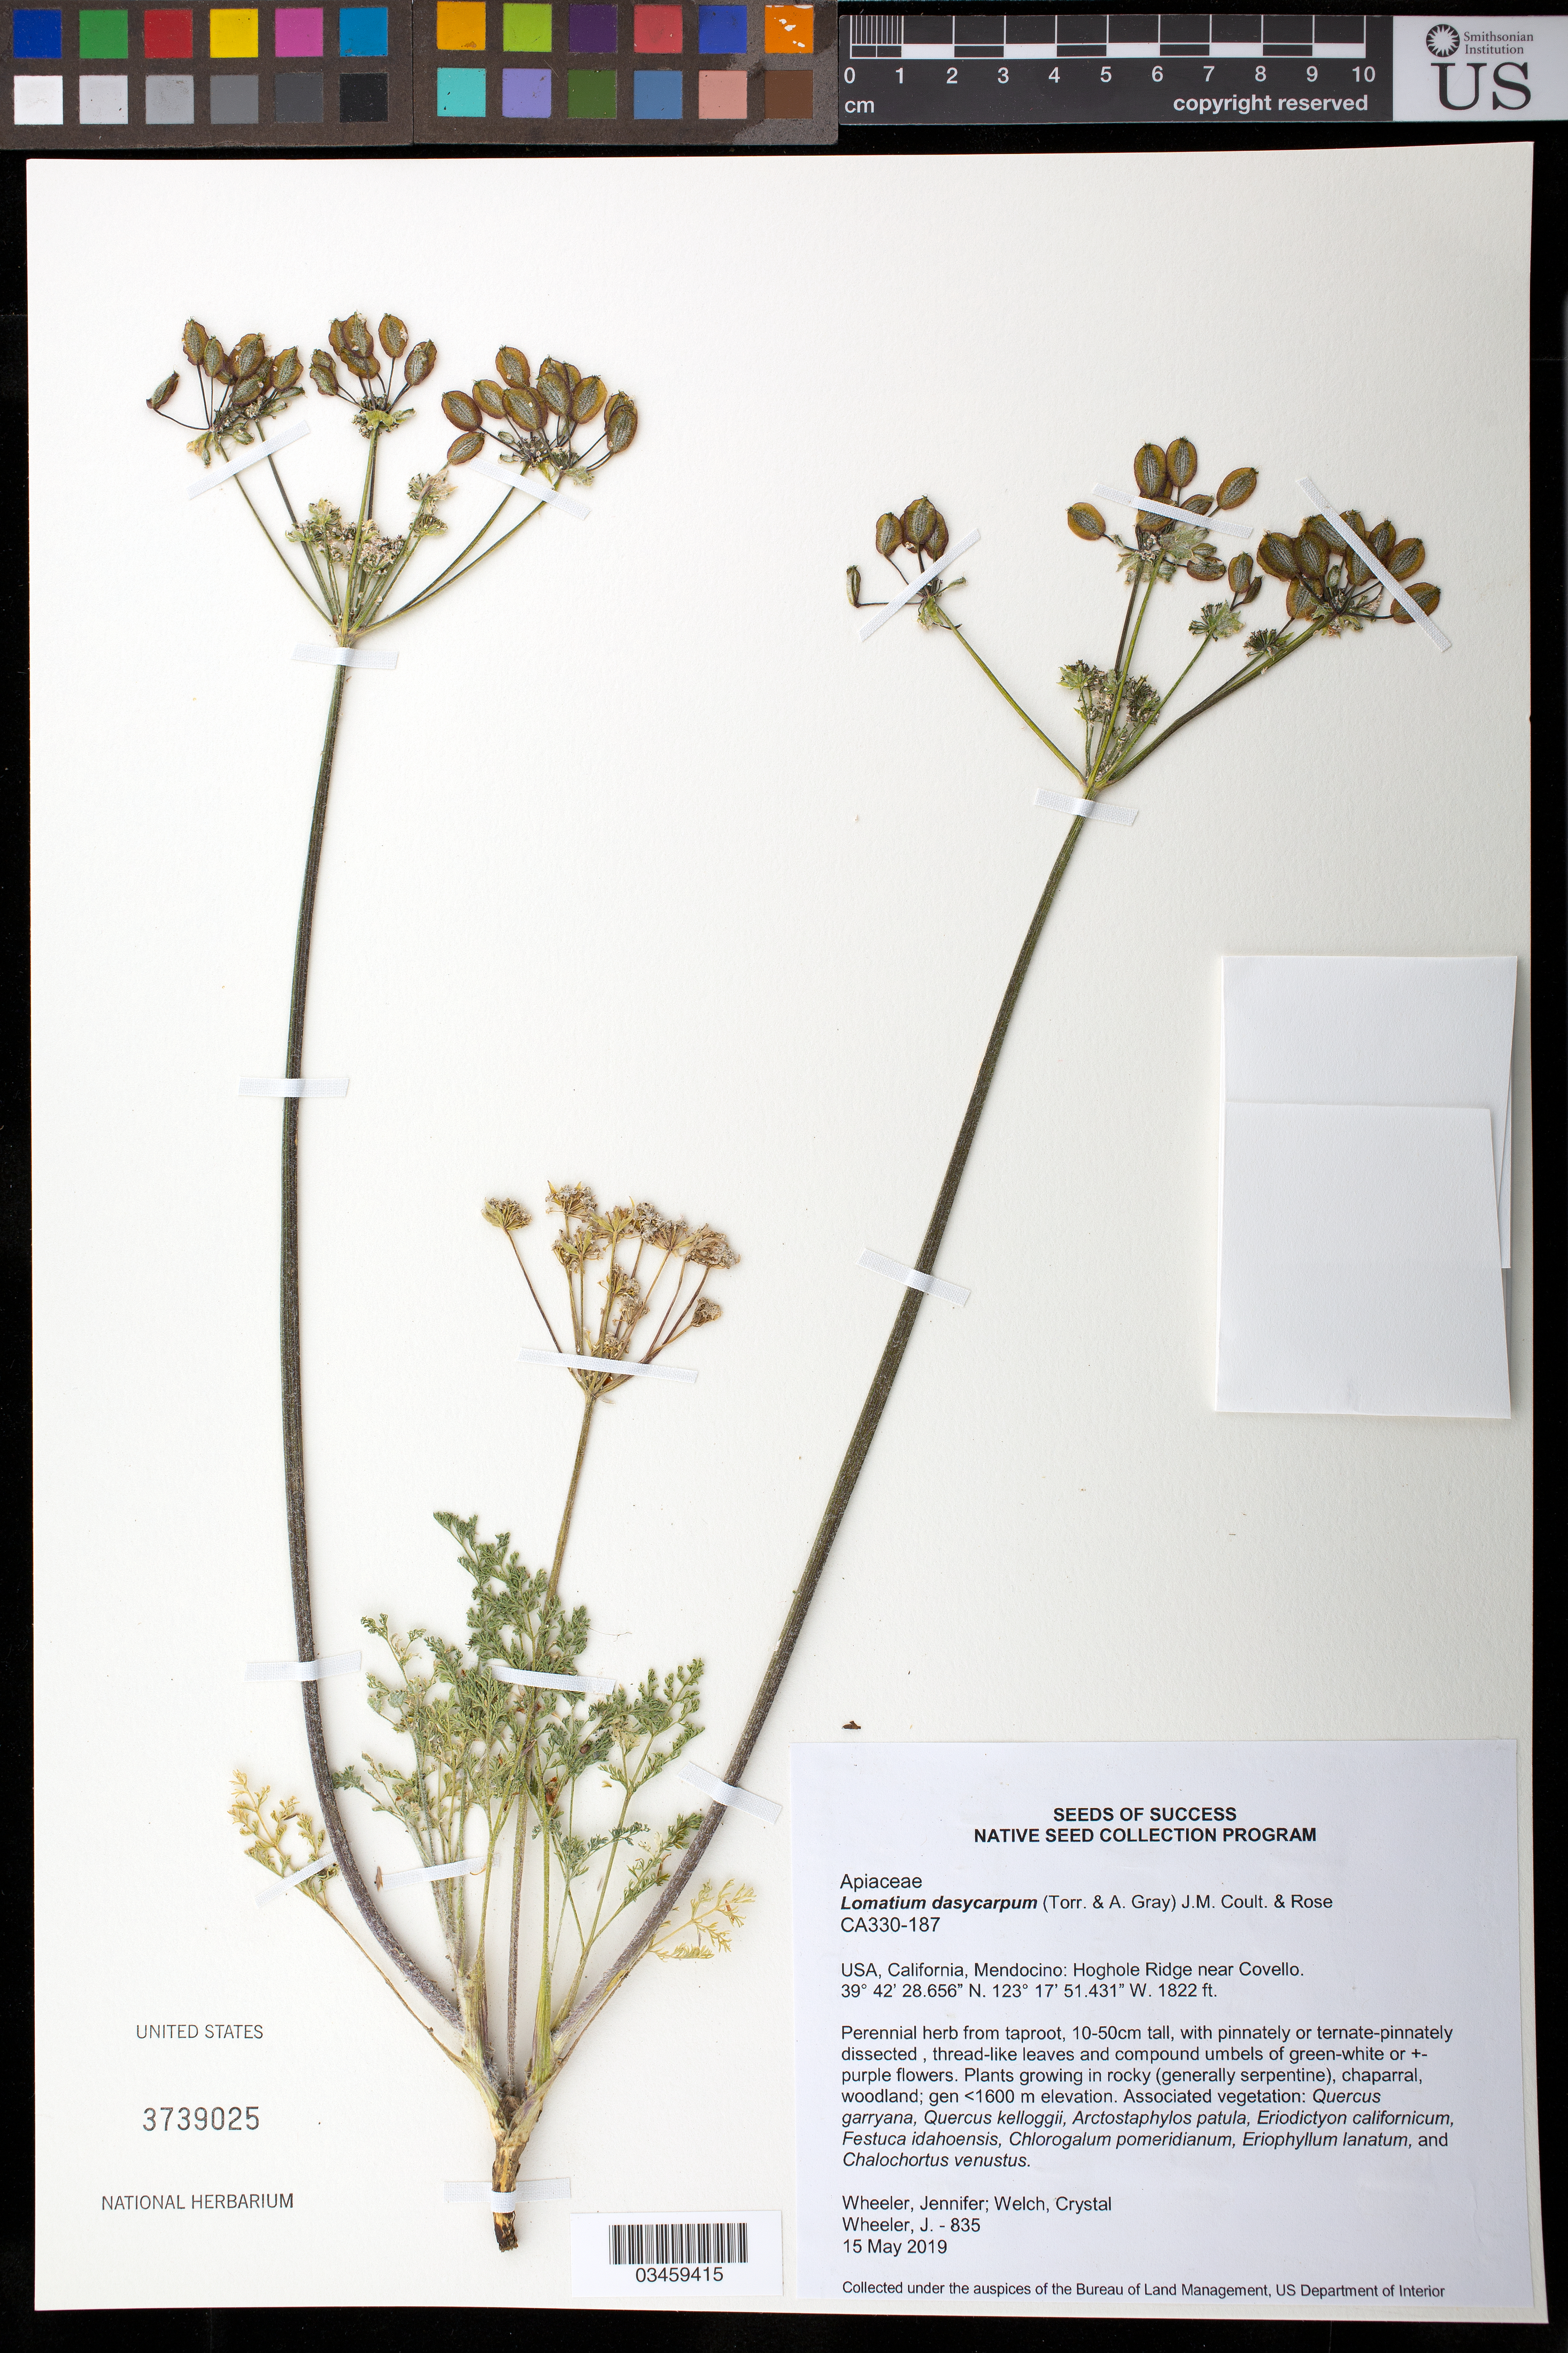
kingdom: Plantae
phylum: Tracheophyta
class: Magnoliopsida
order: Apiales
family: Apiaceae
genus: Lomatium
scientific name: Lomatium dasycarpum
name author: (Torr. & A. Gray) J.M. Coult. & Rose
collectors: J. Wheeler & C. Welch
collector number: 835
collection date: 2019-05-15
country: United States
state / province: California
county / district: Mendocino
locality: Hoghole Ridge near Covello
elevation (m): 555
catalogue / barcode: US 3739025